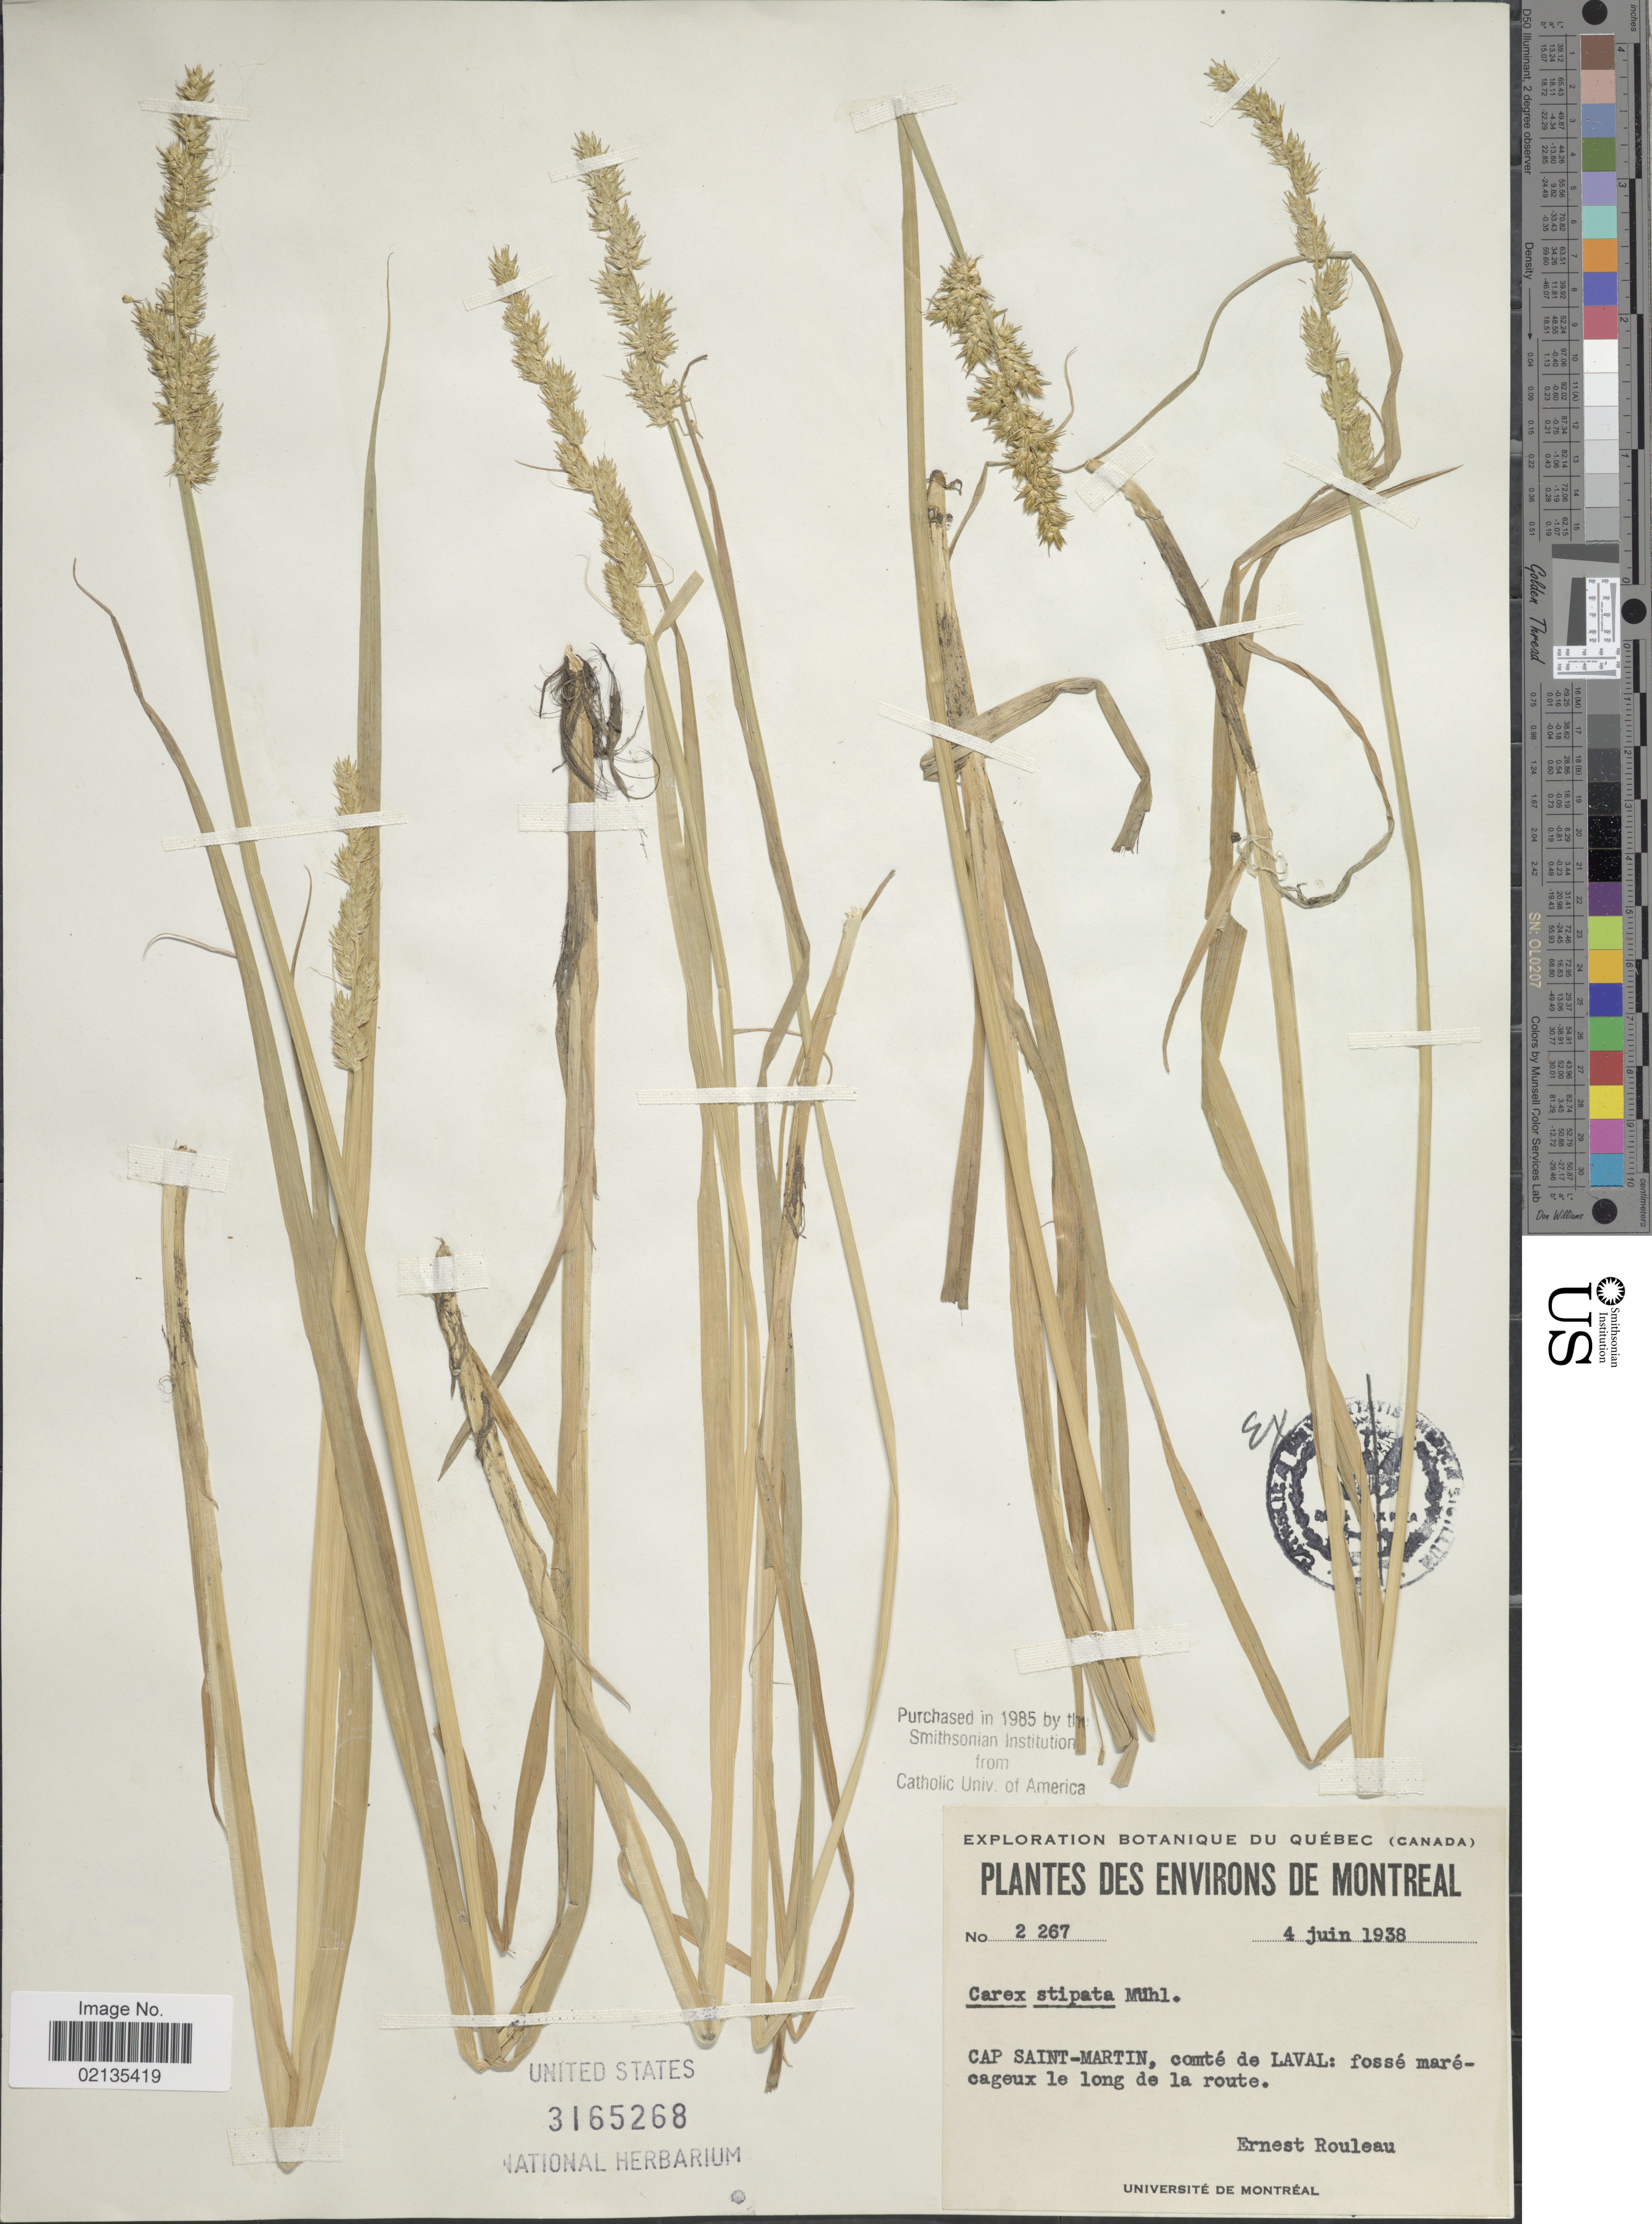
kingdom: Plantae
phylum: Tracheophyta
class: Liliopsida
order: Poales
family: Cyperaceae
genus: Carex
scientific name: Carex stipata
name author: Muhl. ex Willd.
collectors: E. Rouleau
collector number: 2267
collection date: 1938-06-04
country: Canada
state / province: Quebec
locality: Botanique du Quebec, des Environs de Montreal, Cap Saint-Martin, comte de Laval: fosse marecageux le long de la route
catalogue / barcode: US 3165268